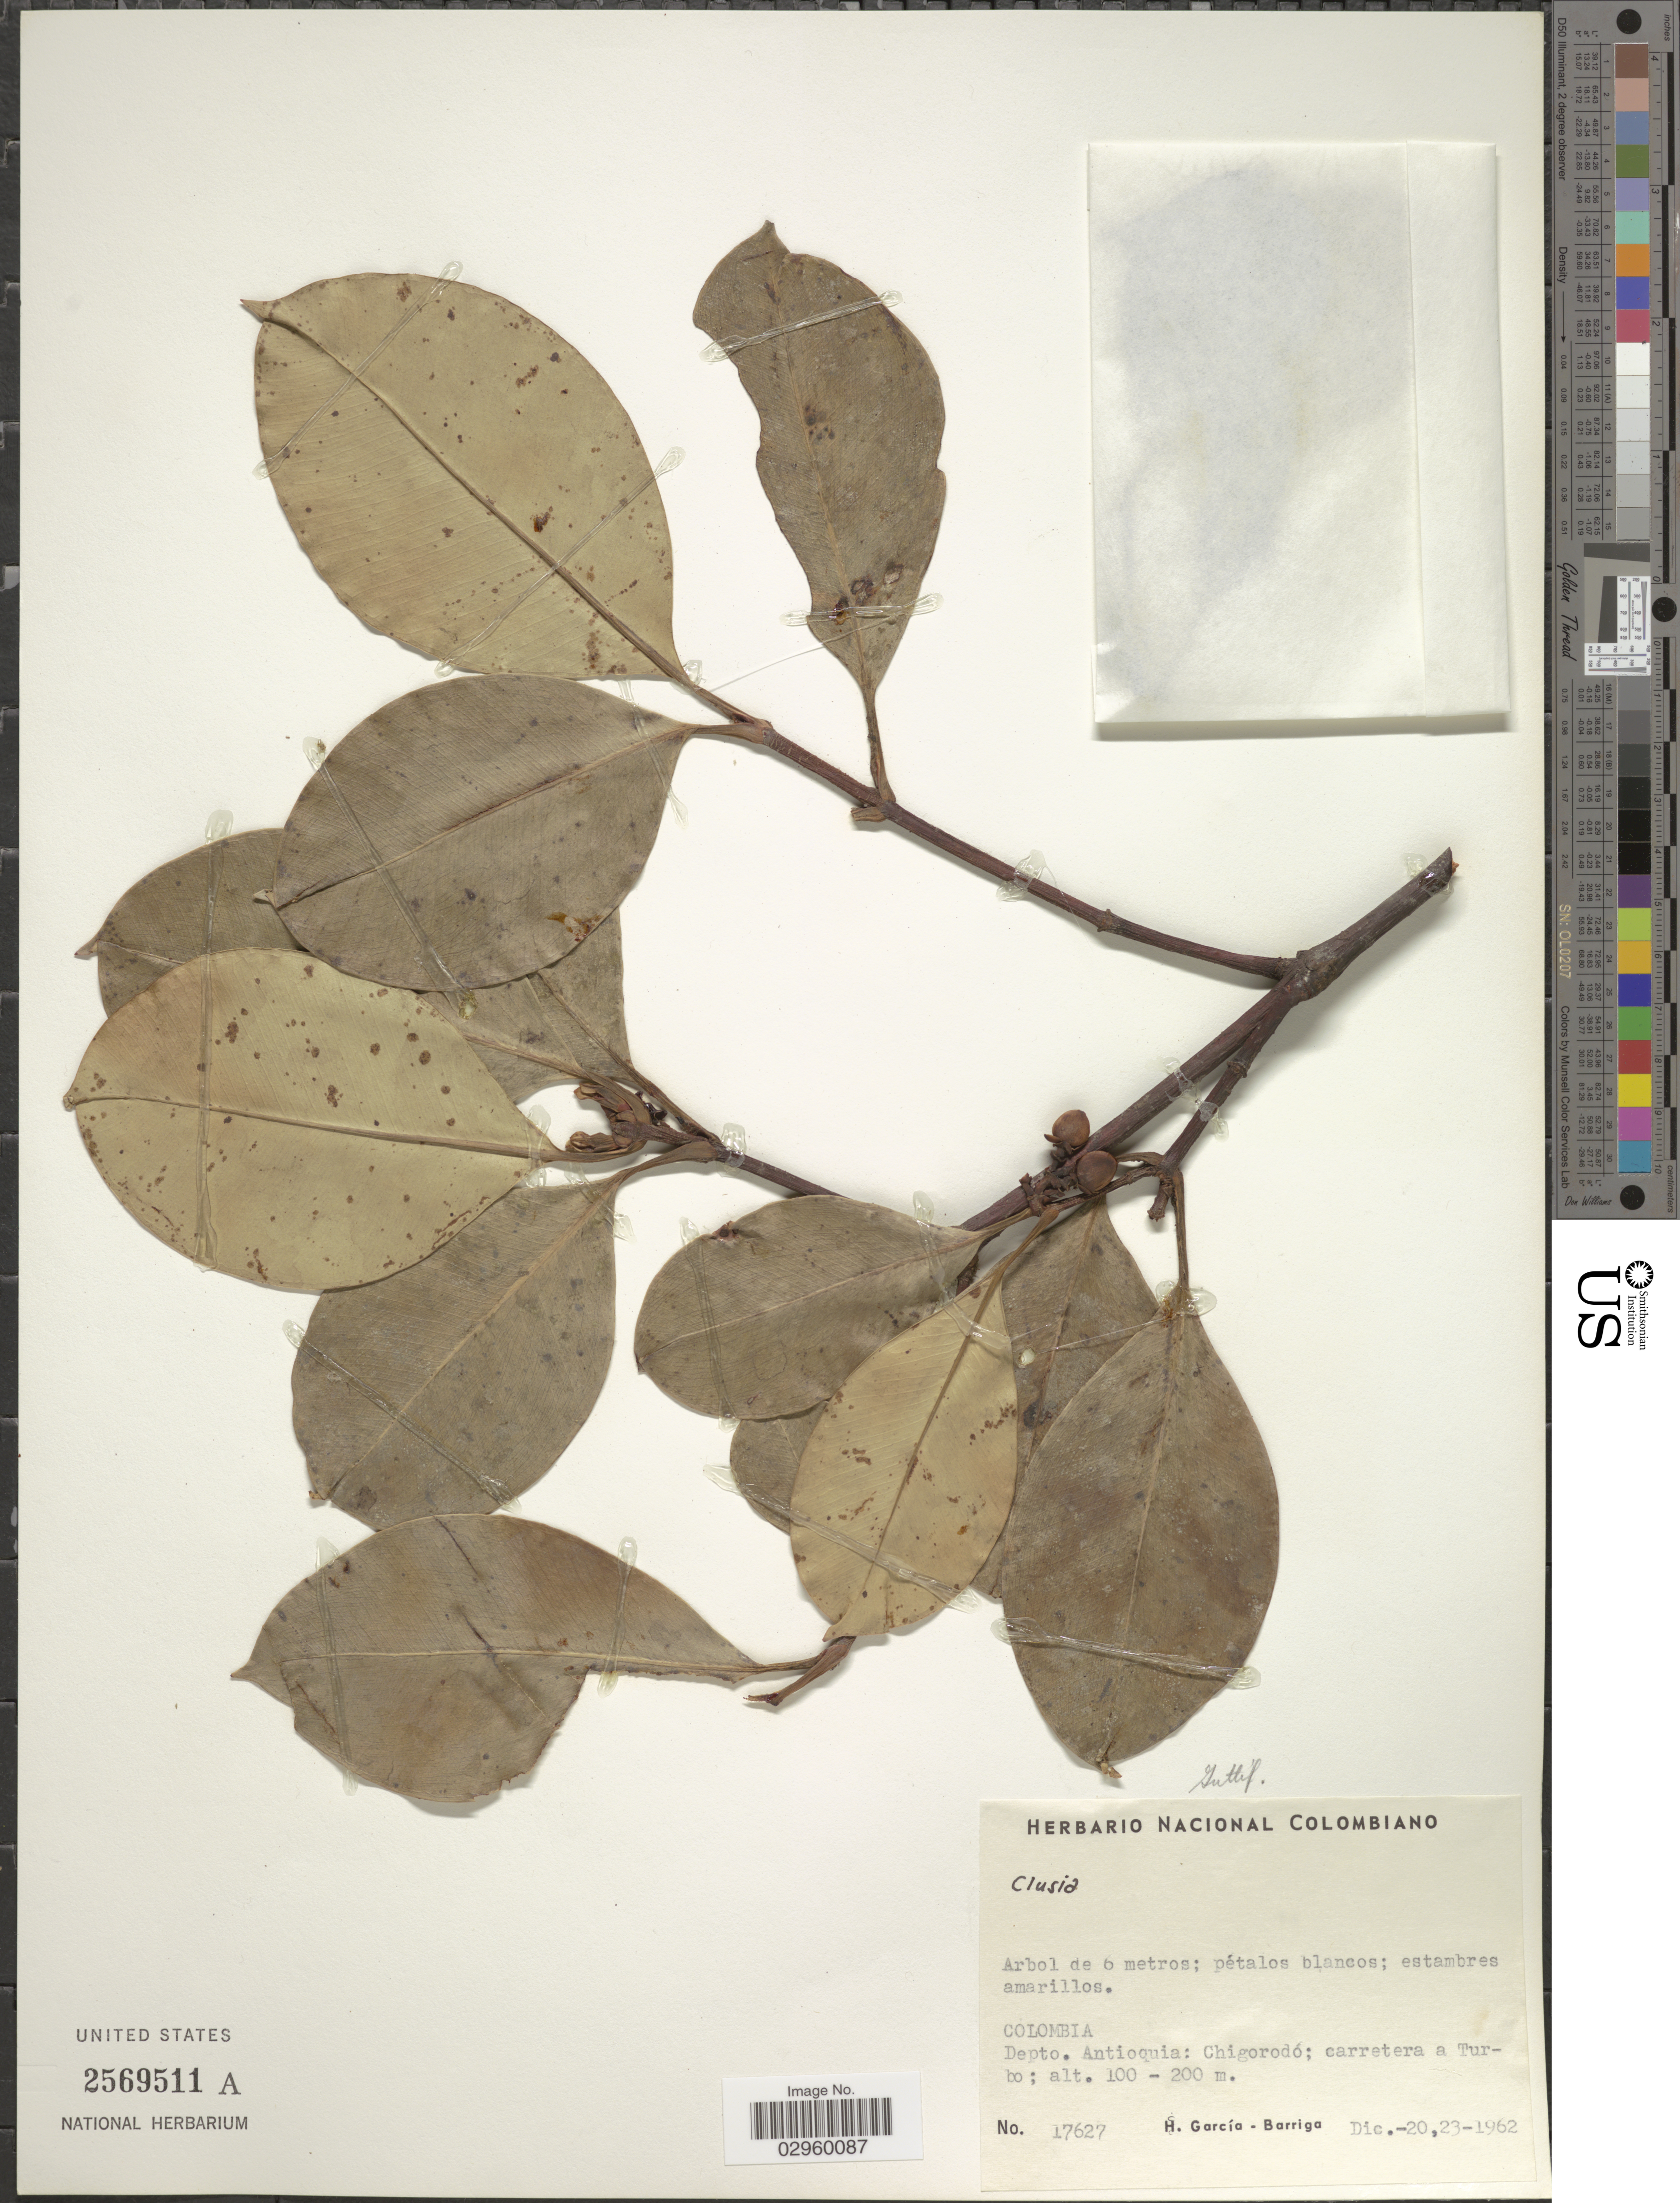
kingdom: Plantae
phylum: Tracheophyta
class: Magnoliopsida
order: Malpighiales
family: Clusiaceae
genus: Clusia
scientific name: Clusia sp.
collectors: H. García Barriga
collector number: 17627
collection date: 1962-12-20/1962-12-23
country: Colombia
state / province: Antioquia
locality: Depto. Antioquia: Chigorodó; carretera a Turbo.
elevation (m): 100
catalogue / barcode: US 2569511